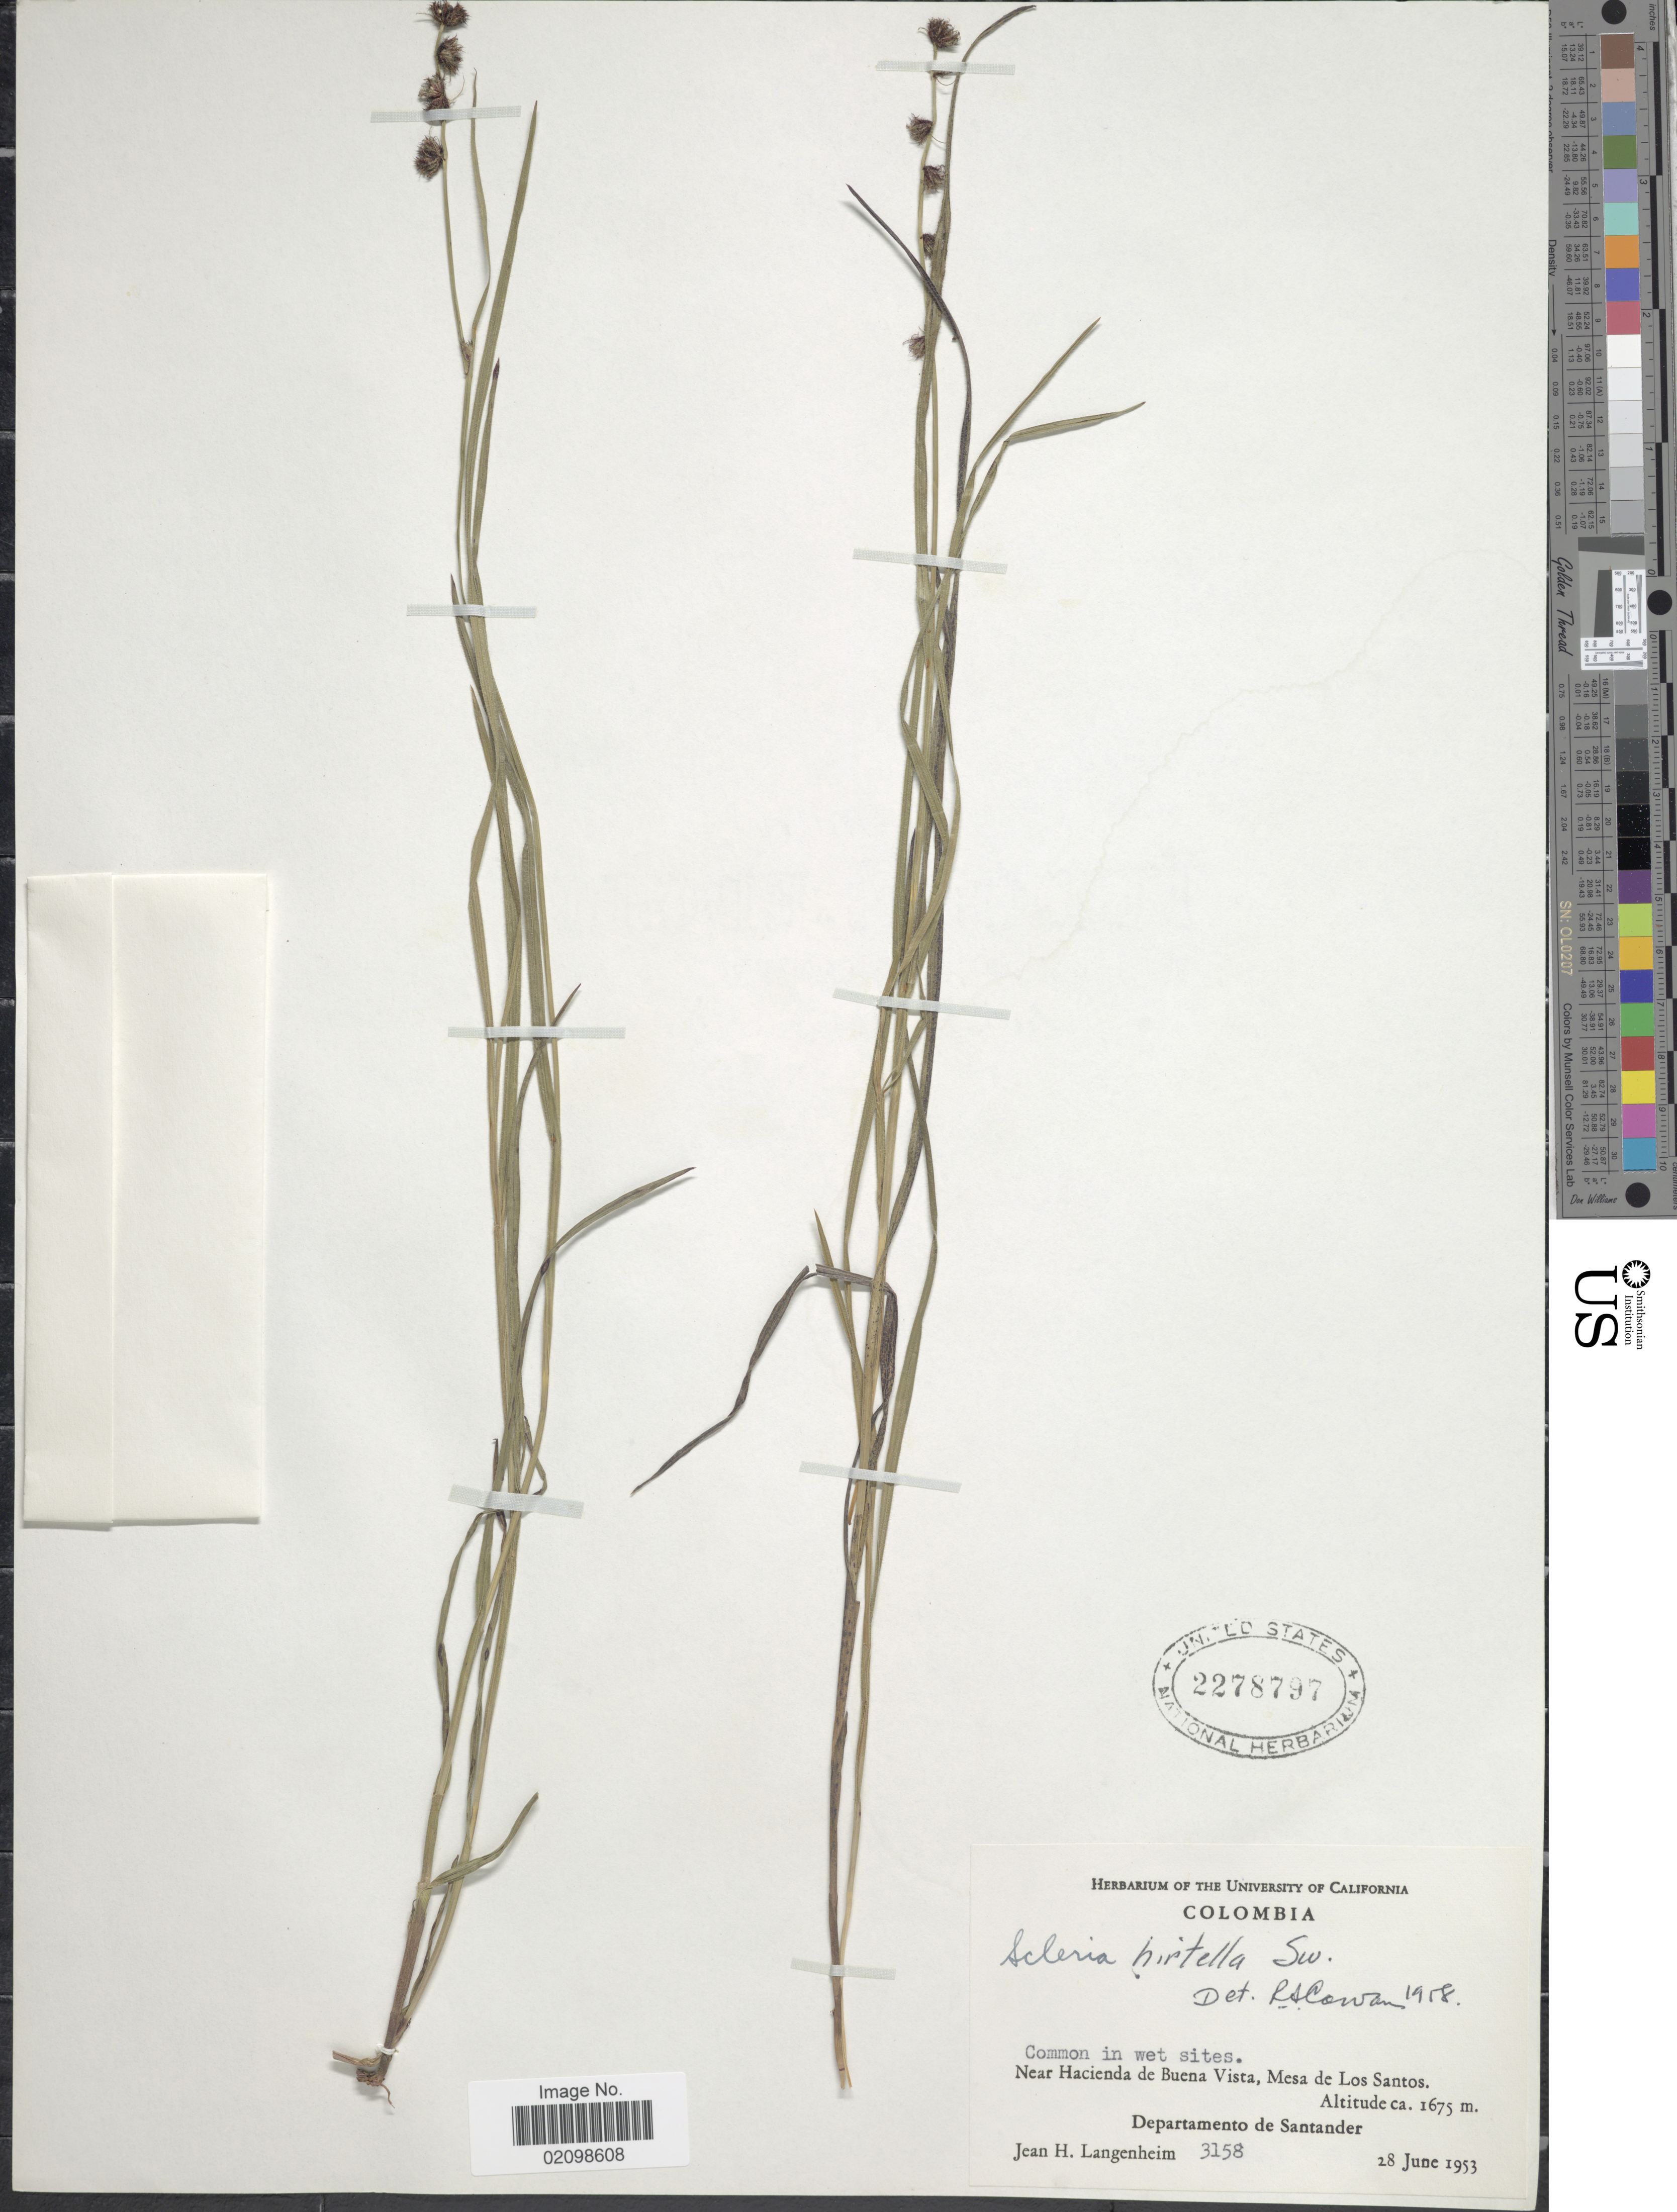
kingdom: Plantae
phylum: Tracheophyta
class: Liliopsida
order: Poales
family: Cyperaceae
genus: Scleria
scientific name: Scleria distans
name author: Poir.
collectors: J. H. Langenheim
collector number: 3158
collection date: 1953-06-28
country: Colombia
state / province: Santander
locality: Colombia, Near Hacienda de Buena Vista, Mesa de Los Santos. Departamento de Santander.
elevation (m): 1675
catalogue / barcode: US 2278797